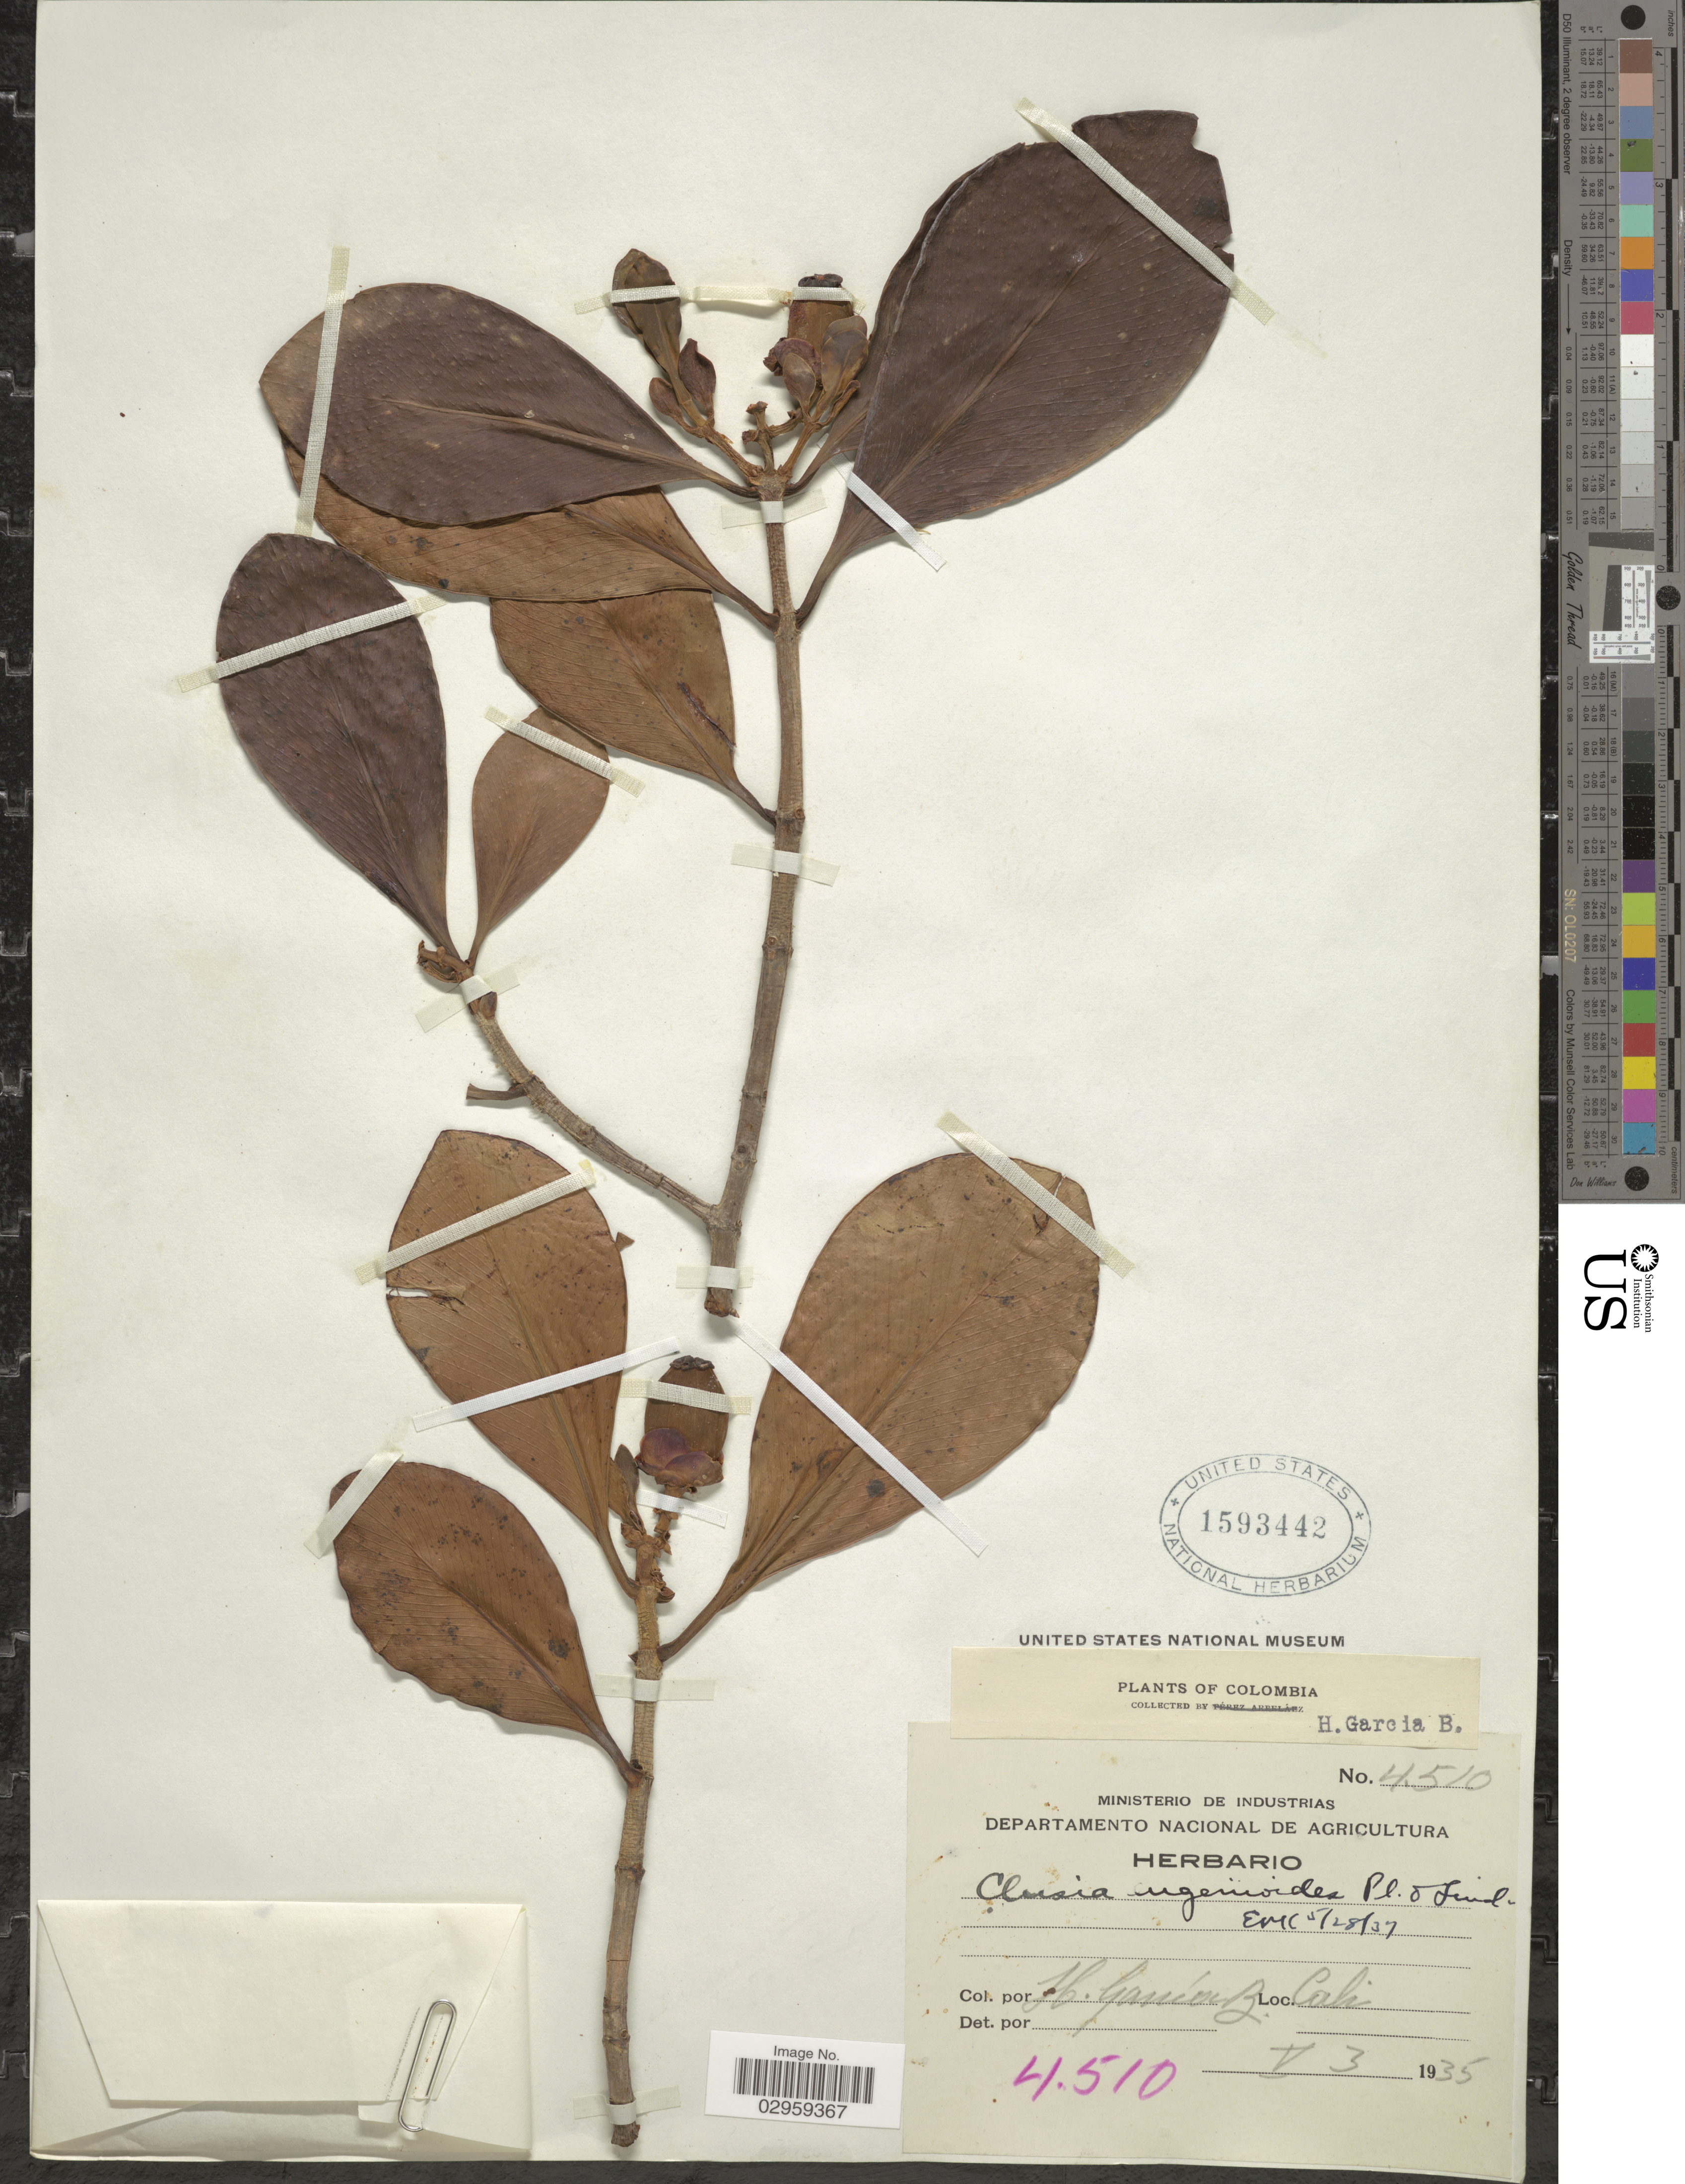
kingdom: Plantae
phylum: Tracheophyta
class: Magnoliopsida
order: Malpighiales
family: Clusiaceae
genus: Clusia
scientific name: Clusia eugenioides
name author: Planch. & Linden ex Planch. & Triana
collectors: H. García B.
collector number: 4510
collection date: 1935-05-03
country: Colombia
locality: Cali.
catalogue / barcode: US 1593442